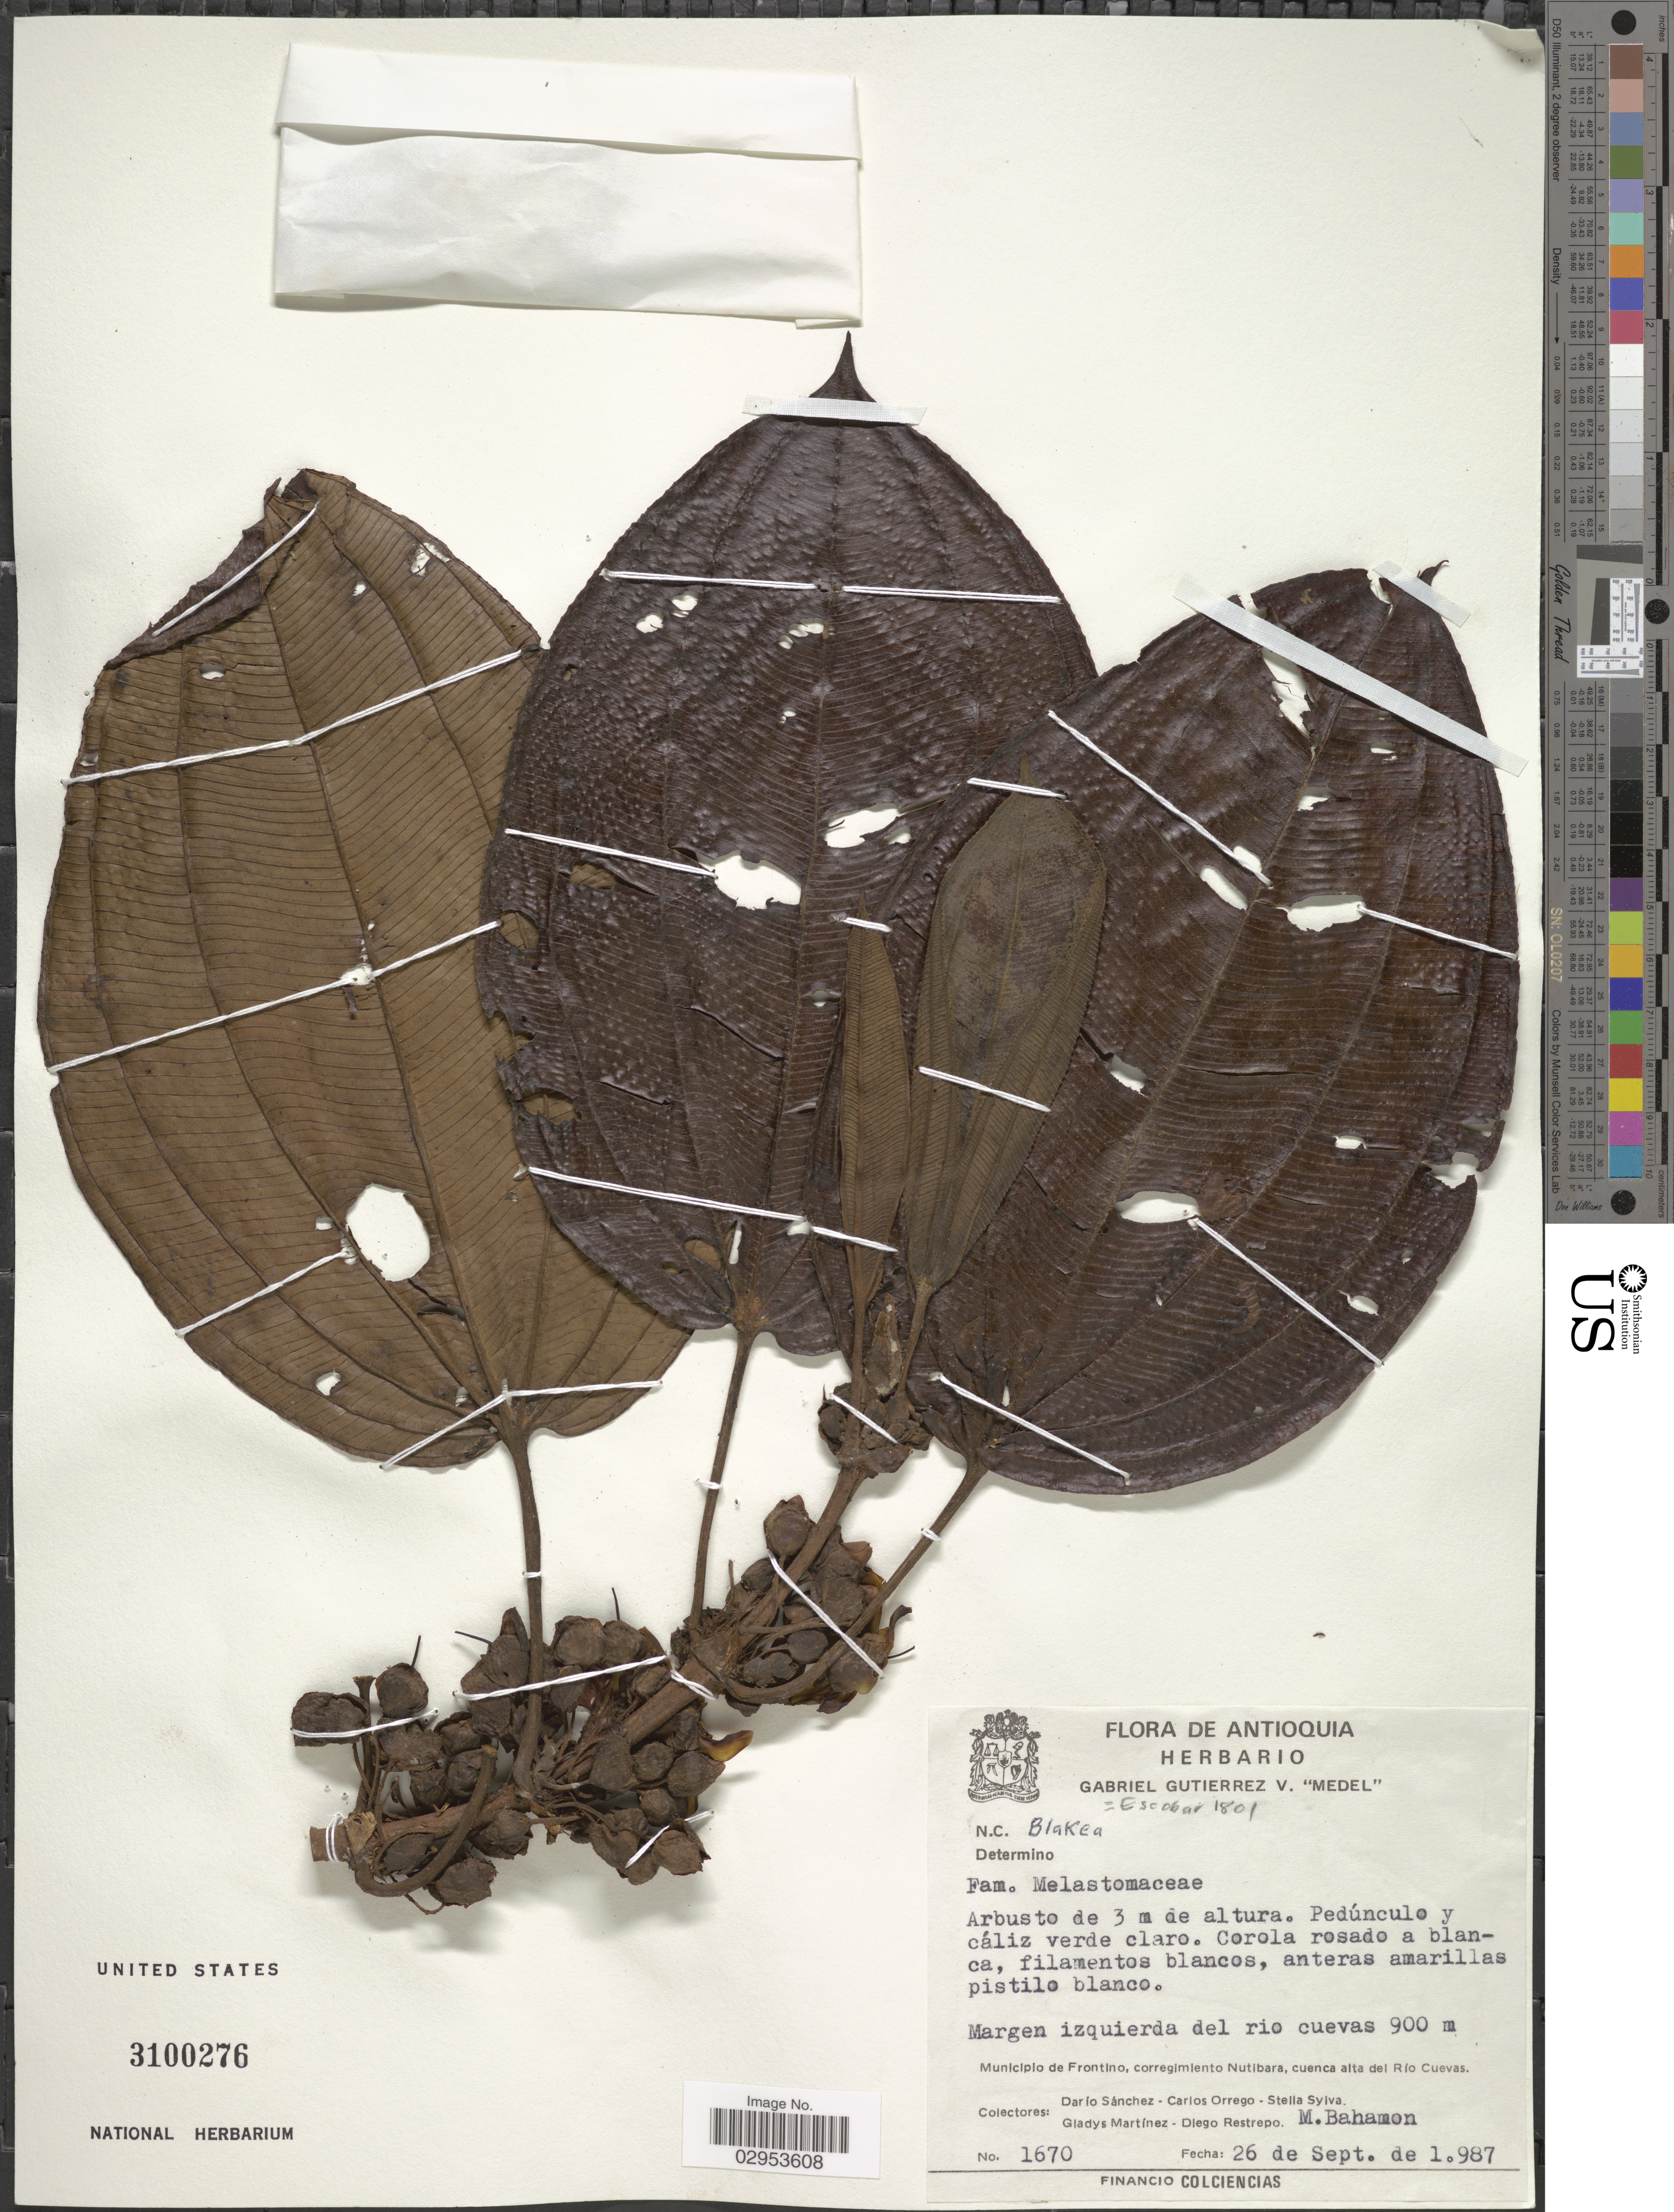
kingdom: Plantae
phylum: Tracheophyta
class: Magnoliopsida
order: Myrtales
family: Melastomataceae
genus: Blakea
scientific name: Blakea sp.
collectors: D. Sánchez, C. Orrego, S. Sylva, G. Martínez & et al.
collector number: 1670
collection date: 1987-09-26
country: Colombia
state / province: Antioquia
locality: Margen izquierda del rio cuevas. Municipio de Frontino, corregimiento Nutibara, cuenca alta del Río Cuevas.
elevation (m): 900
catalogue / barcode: US 3100276